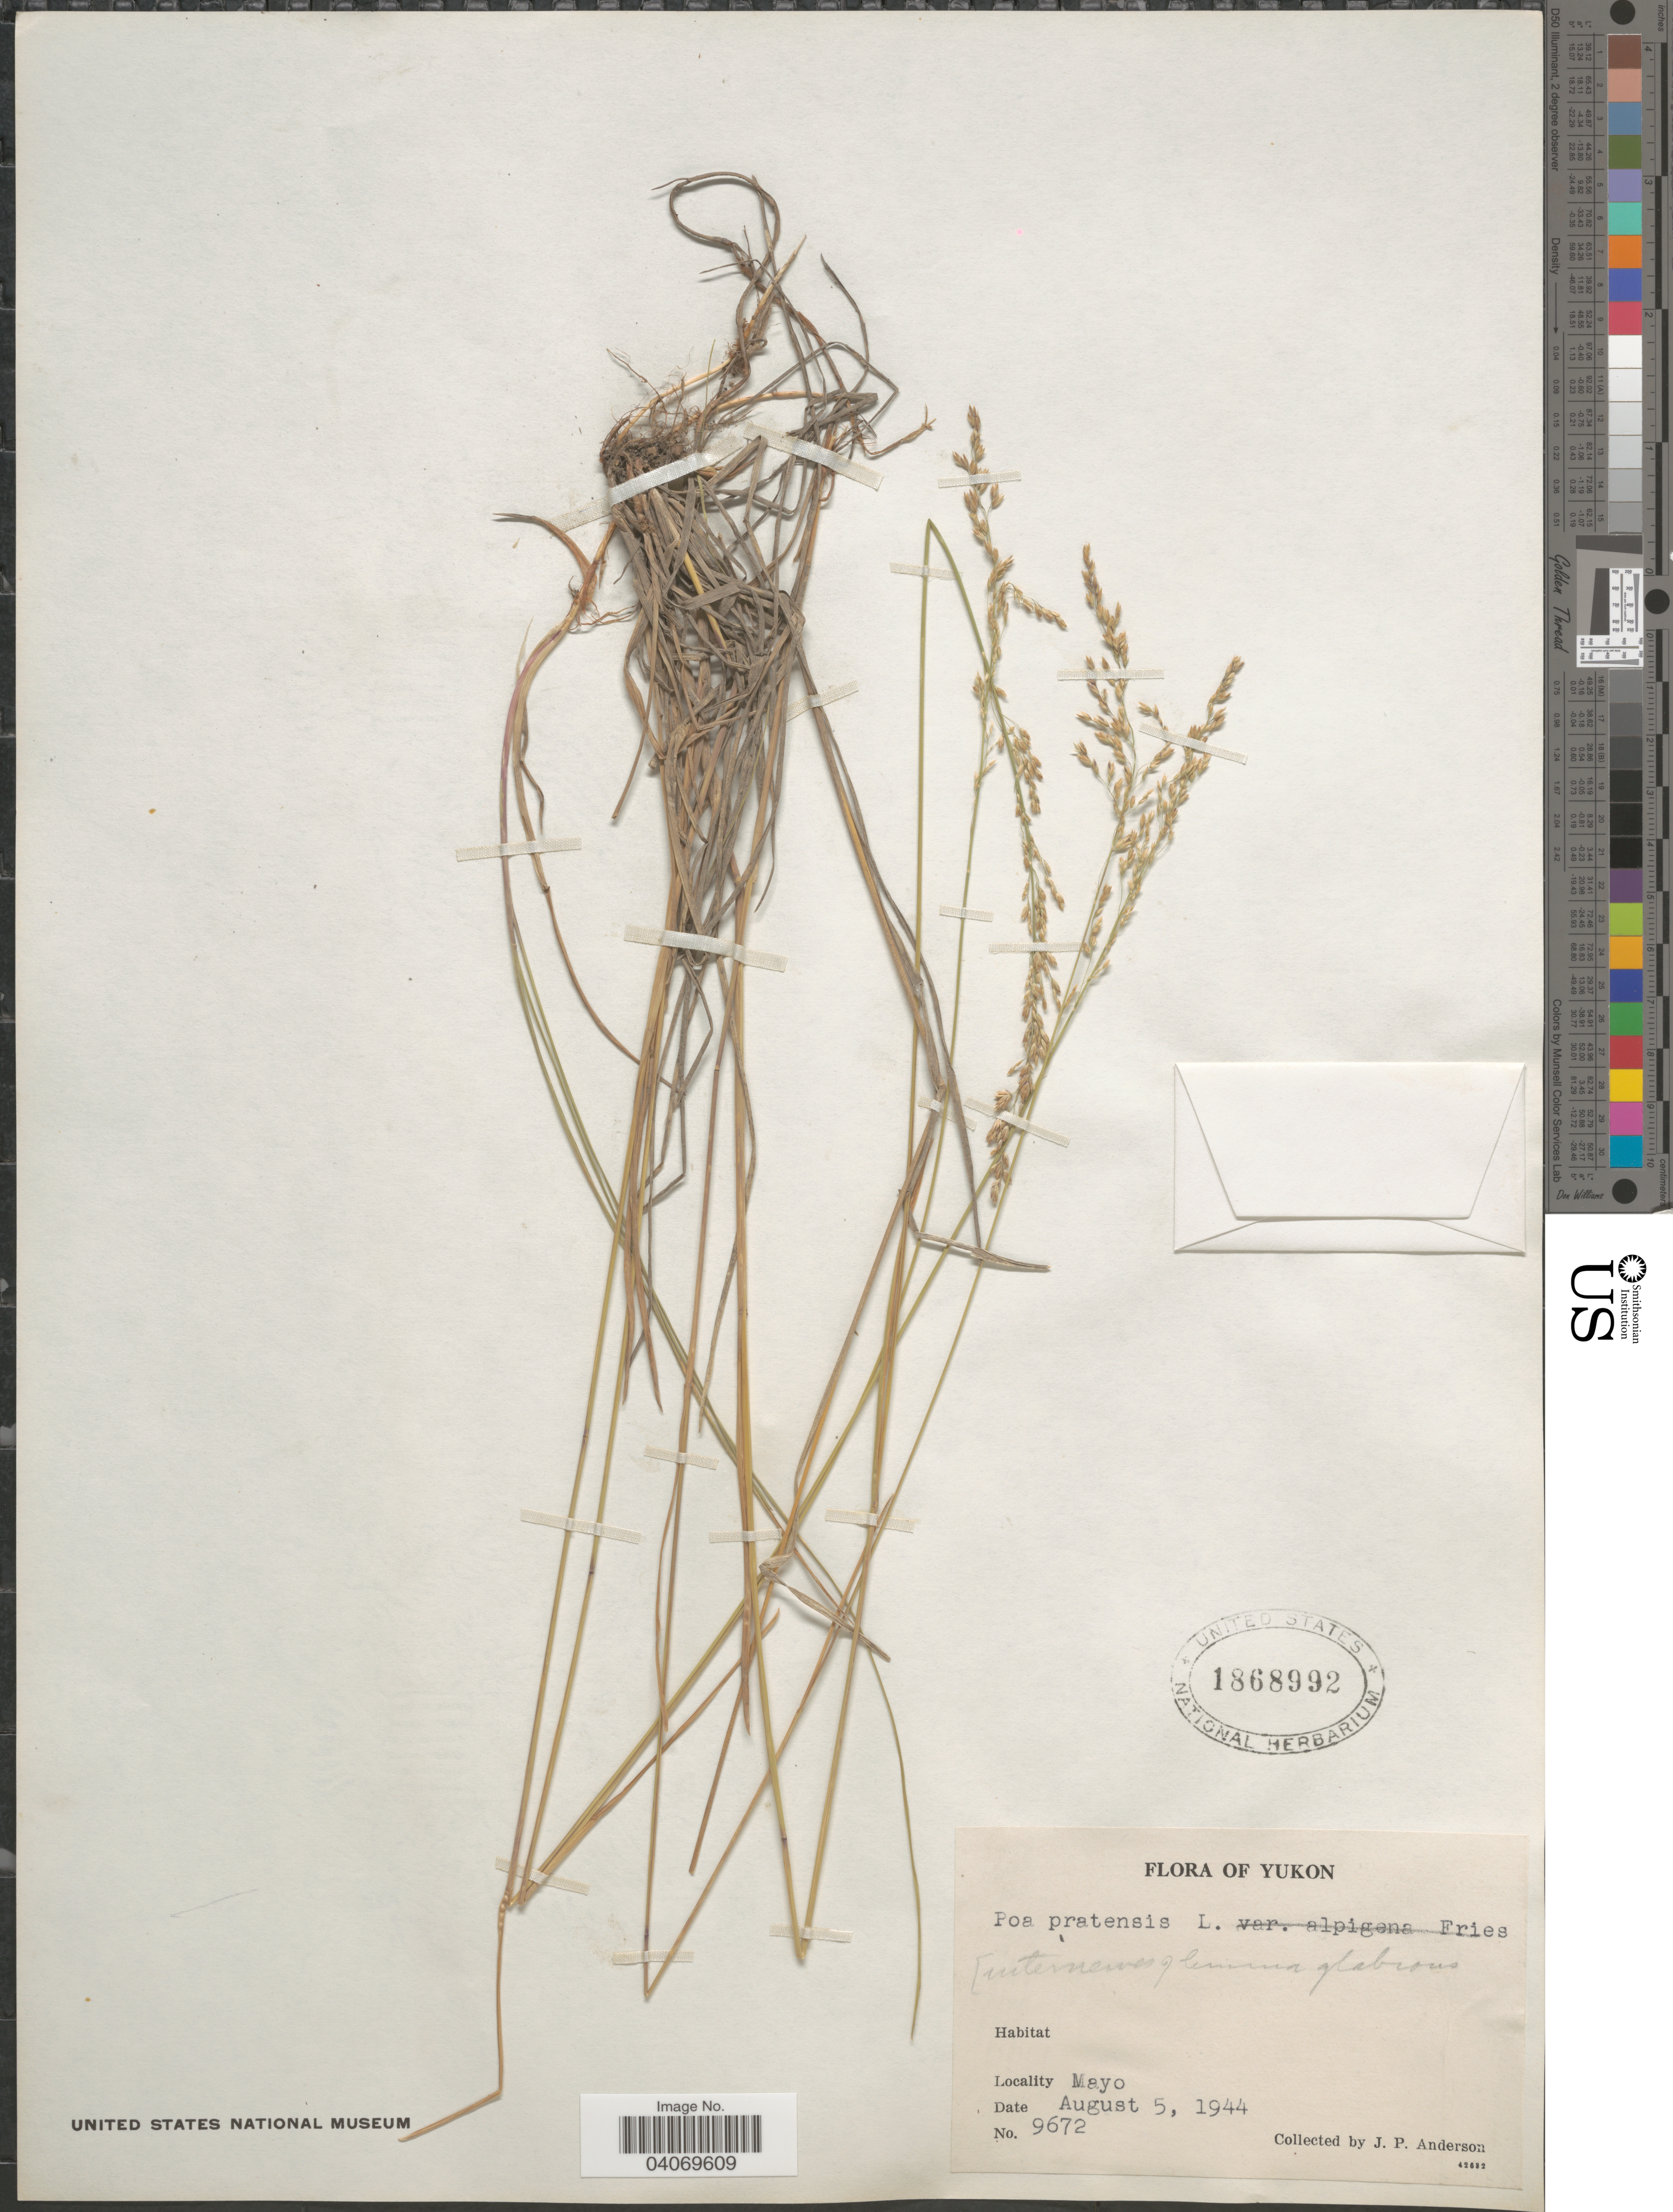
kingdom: Plantae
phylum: Tracheophyta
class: Liliopsida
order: Poales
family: Poaceae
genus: Poa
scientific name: Poa sp.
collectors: J. P. Anderson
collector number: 9672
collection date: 1944-08-05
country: Canada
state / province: Yukon Territory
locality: Mayo.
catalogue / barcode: US 1868992